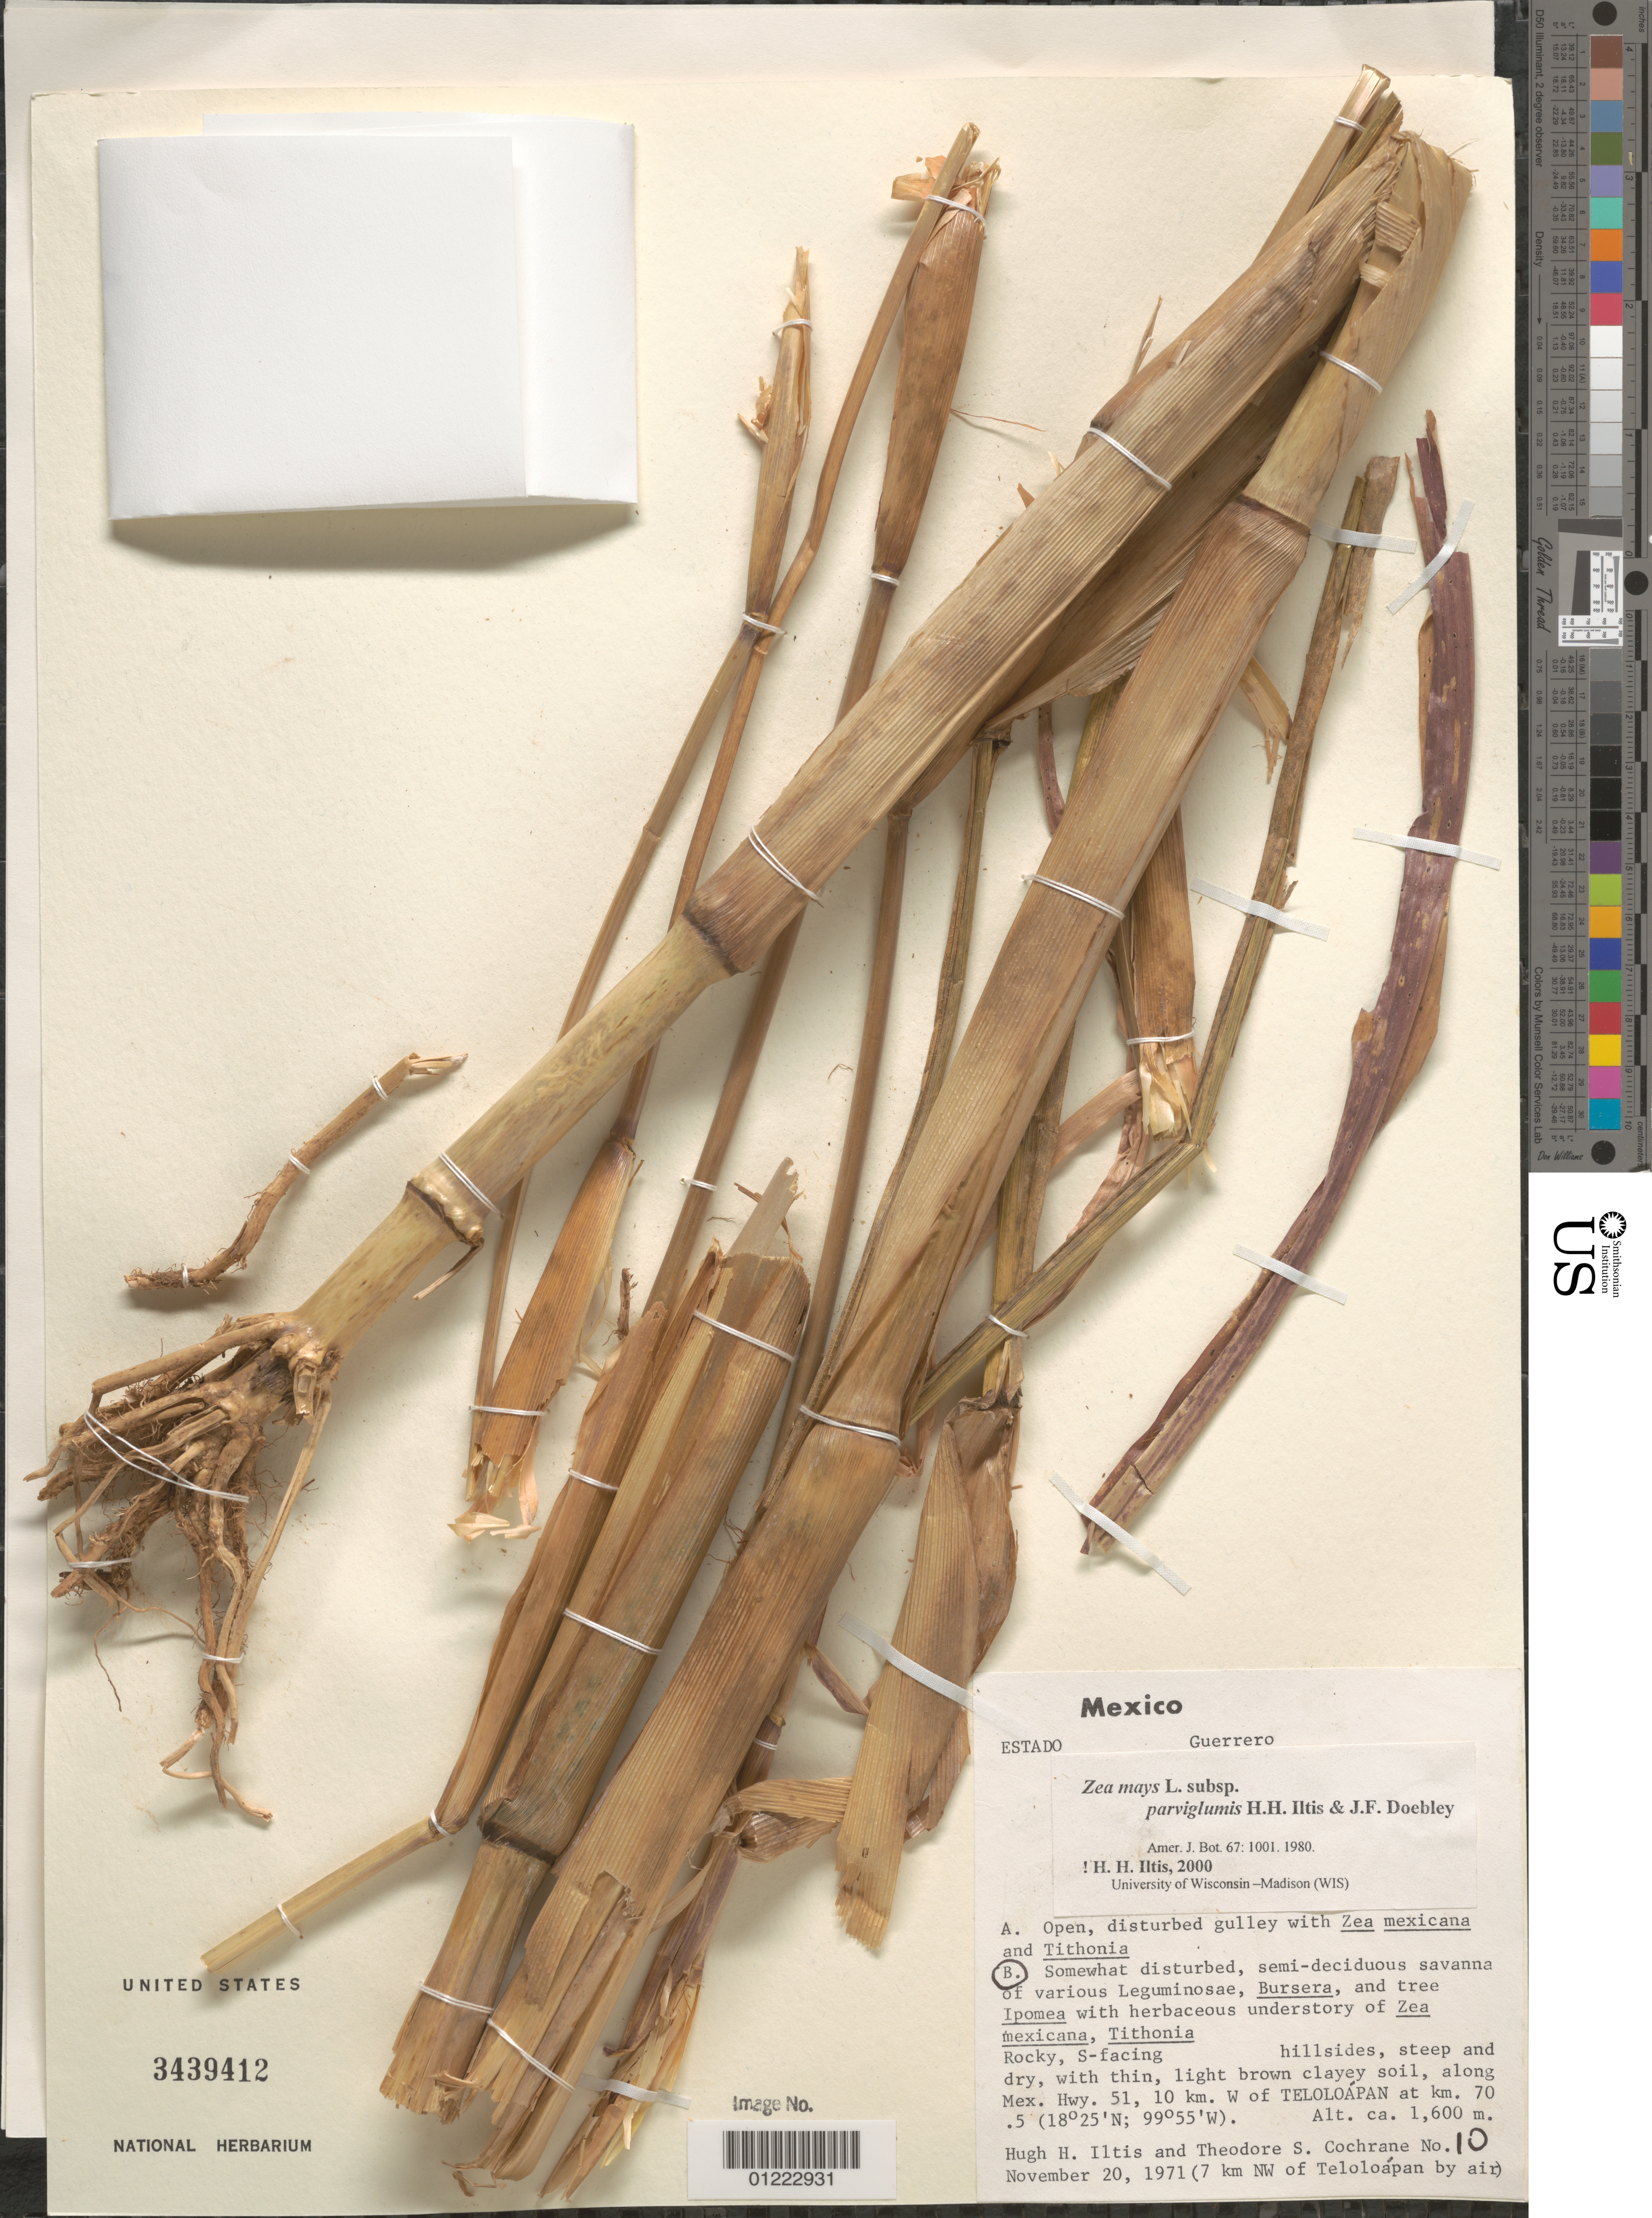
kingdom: Plantae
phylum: Tracheophyta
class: Liliopsida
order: Poales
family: Poaceae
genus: Zea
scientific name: Zea mays subsp. mays x Z. mays subsp. mexicana (Schrad.) Iltis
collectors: H. H. Iltis & T. Cochrane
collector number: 10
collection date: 1971-11-20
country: Mexico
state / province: Guerrero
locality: Along Mex. Hwy. 51, 10 km. W of Teloloapan at km. 70 .5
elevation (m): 600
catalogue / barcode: US 3439412